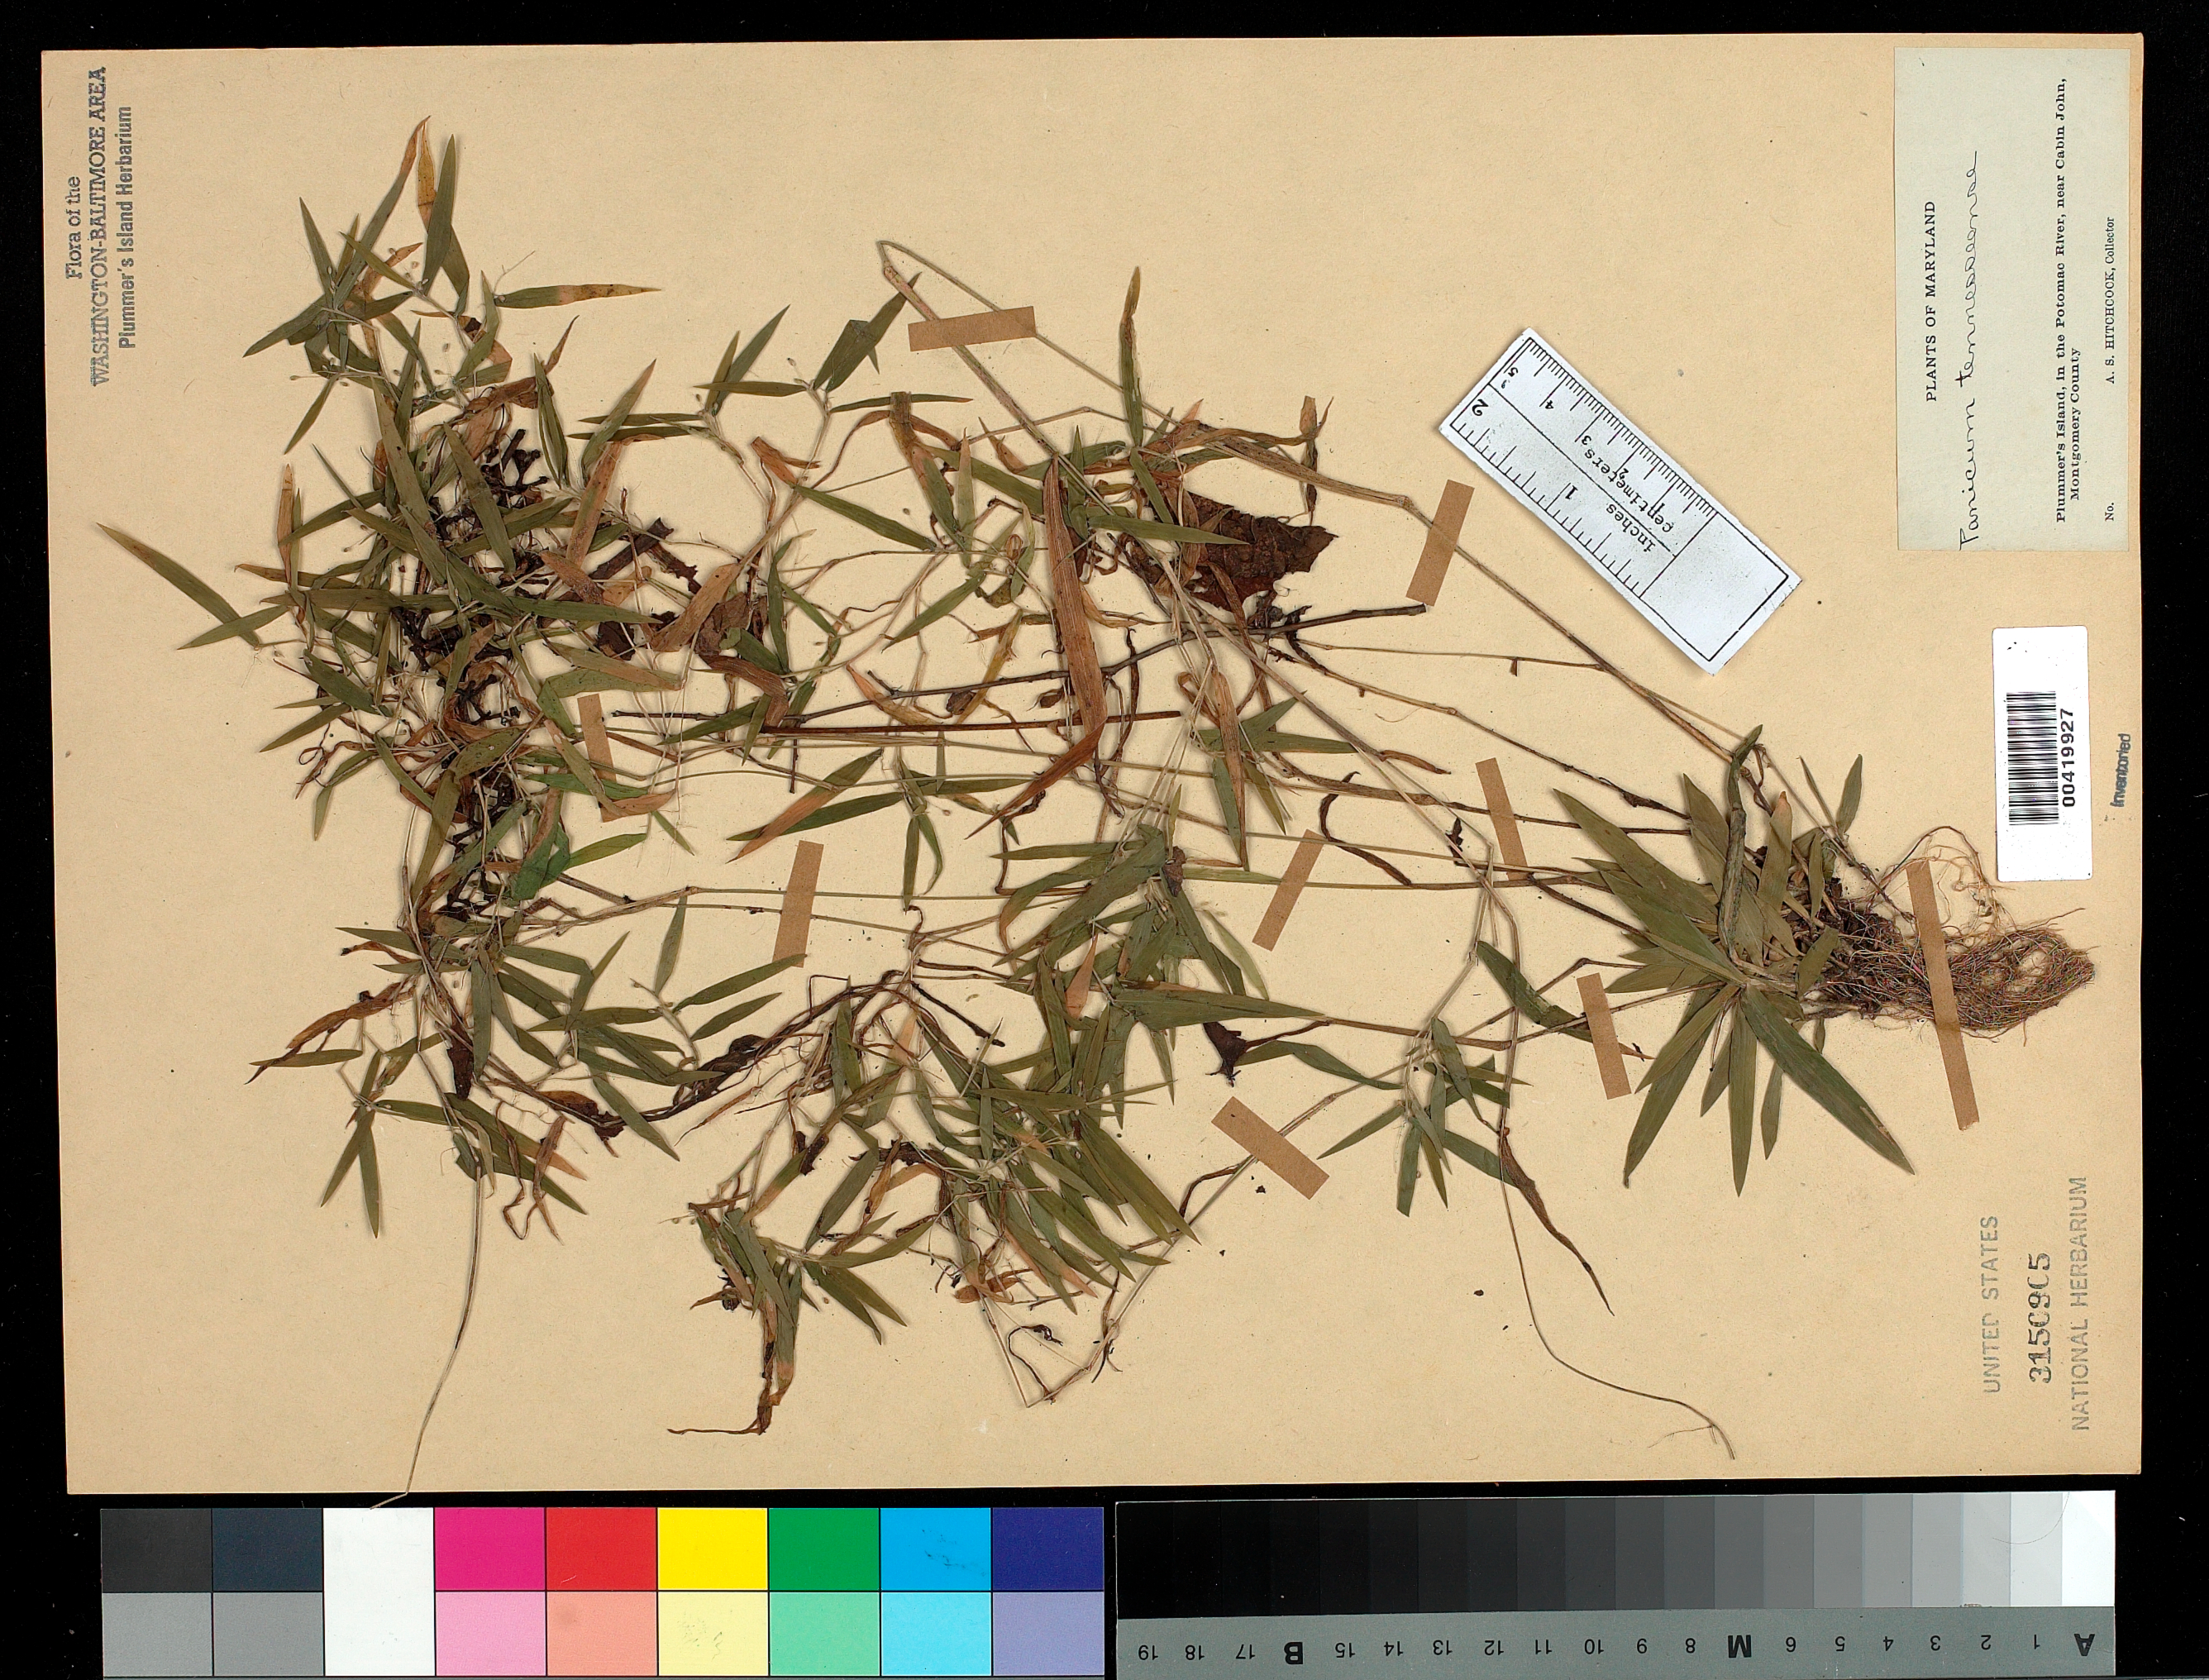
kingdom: Plantae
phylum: Tracheophyta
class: Liliopsida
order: Poales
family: Poaceae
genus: Dichanthelium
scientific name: Dichanthelium acuminatum var. fasciculatum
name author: (Torr.) Freckmann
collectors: A. S. Hitchcock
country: United States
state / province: Maryland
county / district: Montgomery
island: Plummers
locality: Plummer's Island C. & O. Canal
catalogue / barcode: US 3150905